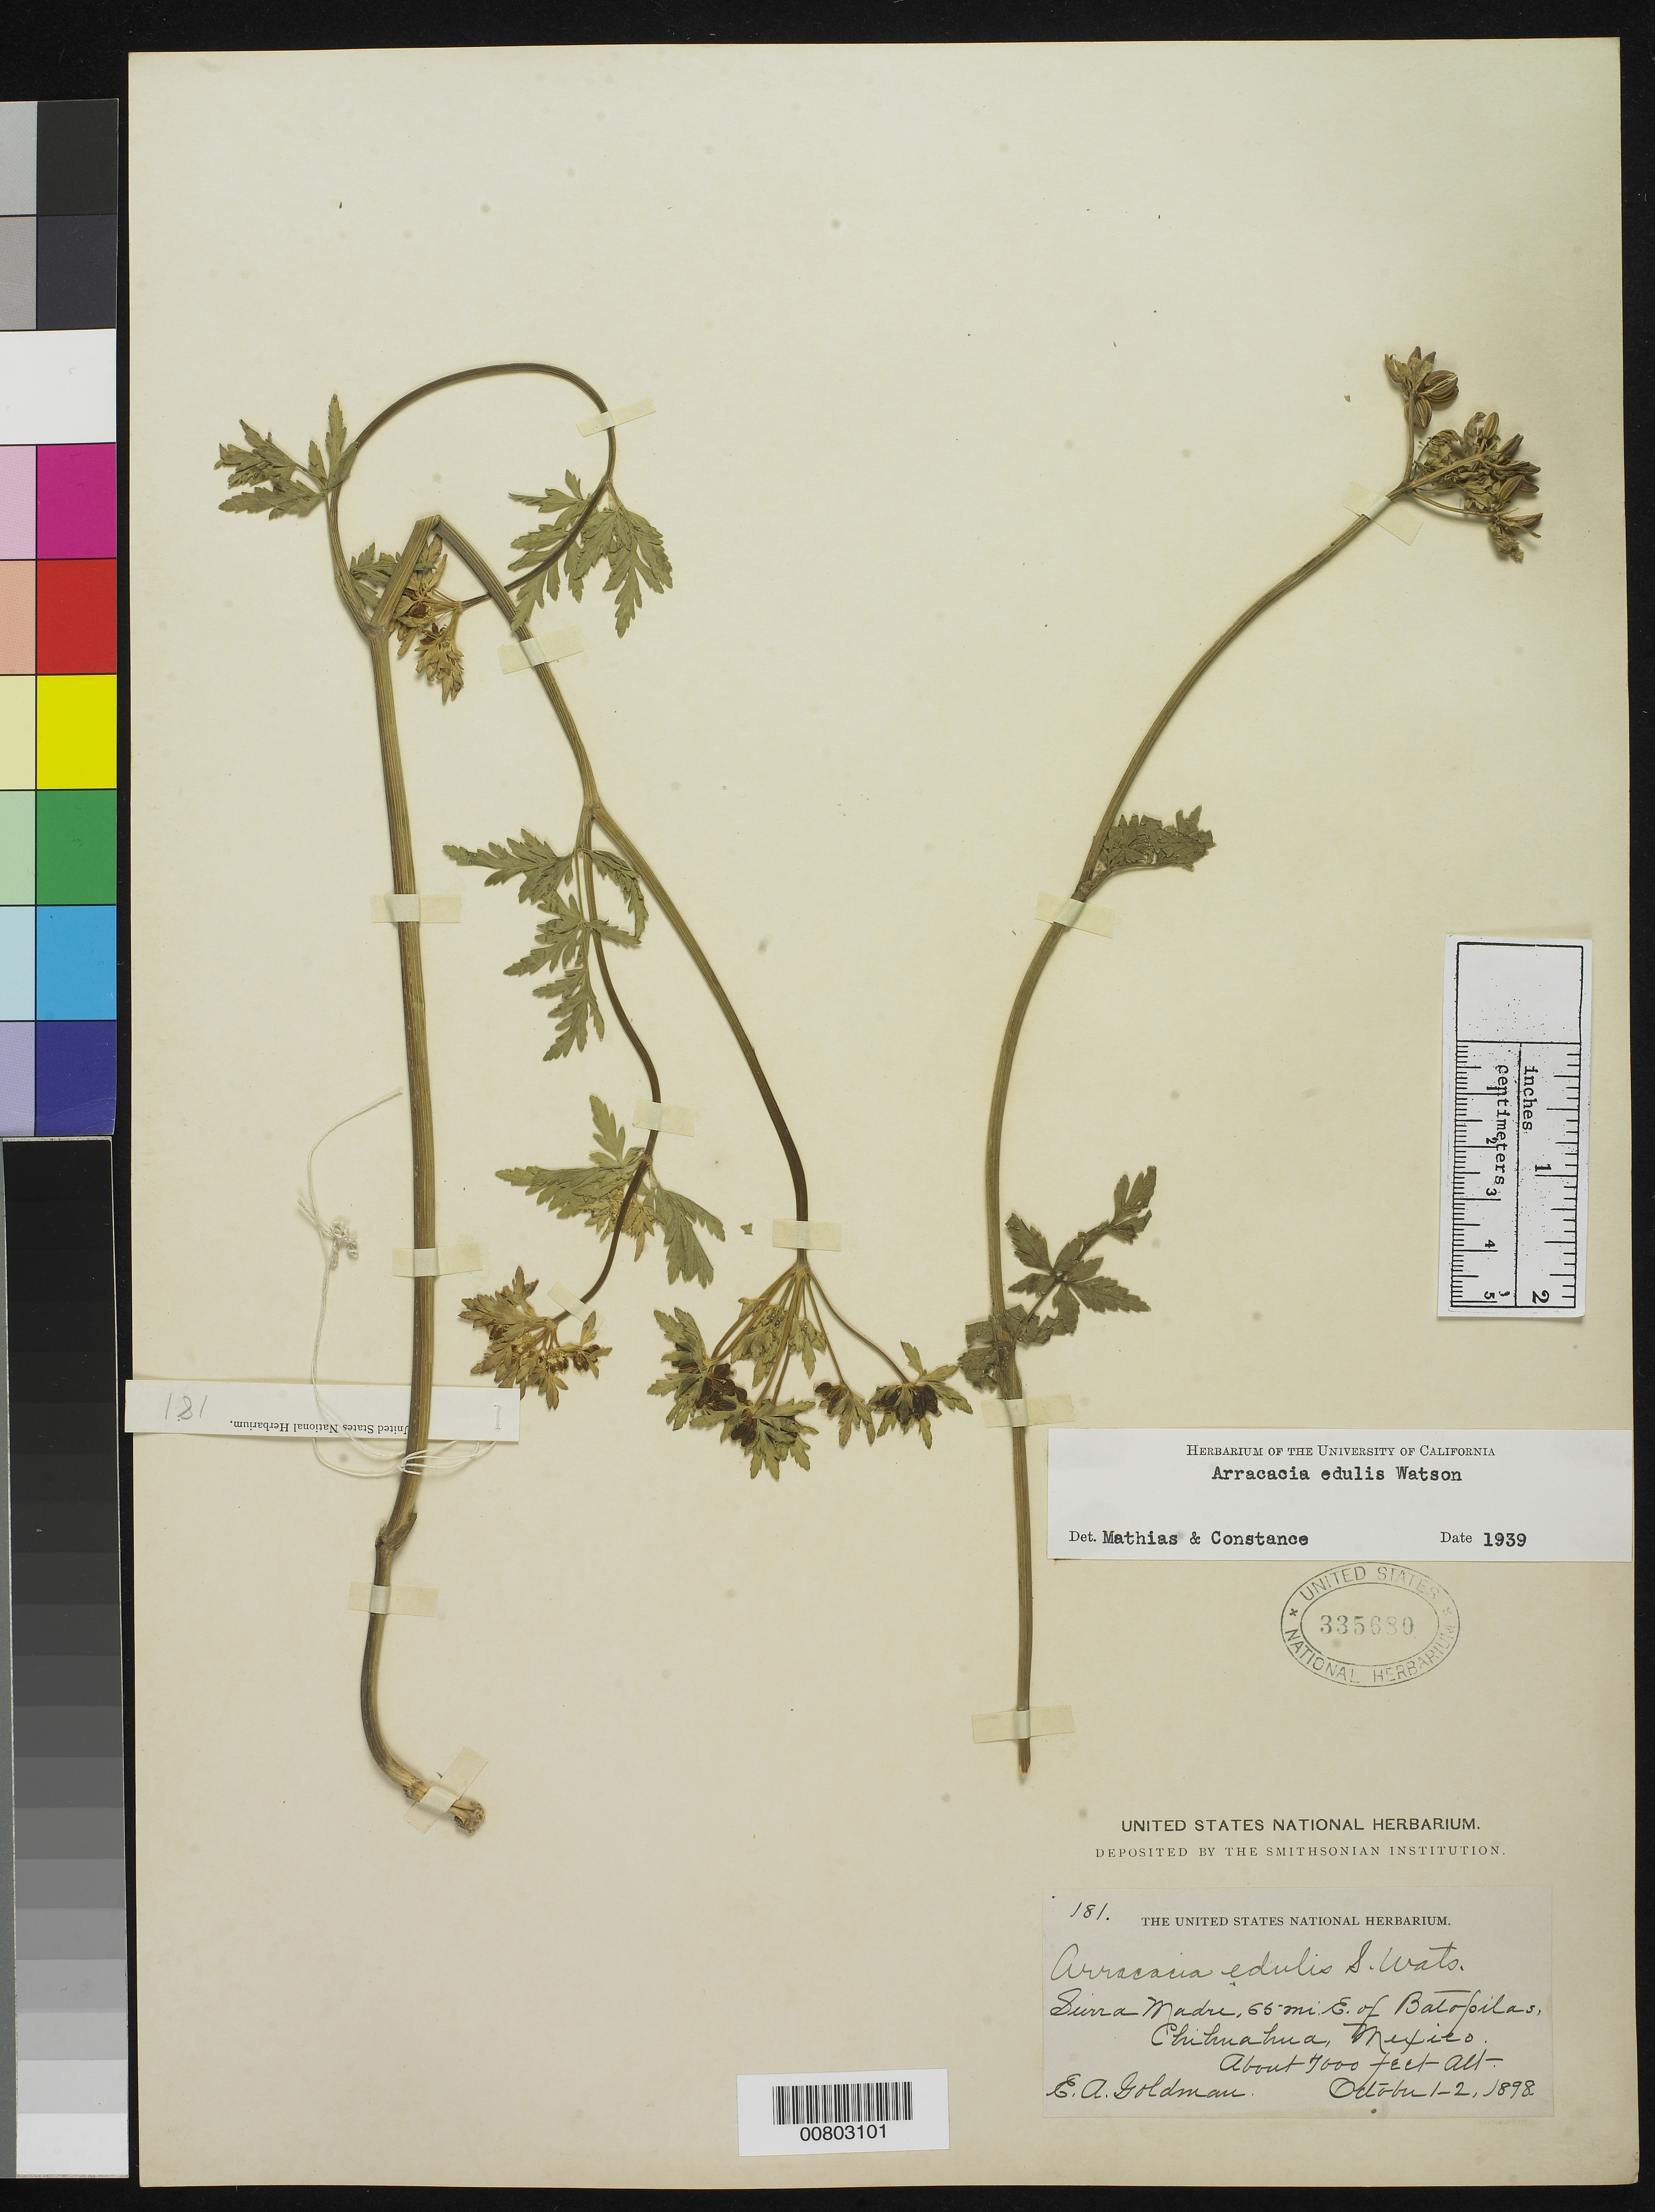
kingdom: Plantae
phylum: Tracheophyta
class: Magnoliopsida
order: Apiales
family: Apiaceae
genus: Arracacia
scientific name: Arracacia edulis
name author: S. Watson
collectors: E. A. Goldman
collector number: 181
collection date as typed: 01 Oct 1898 to 02 Oct 1898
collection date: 1898-10-01/1898-10-02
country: Mexico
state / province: Chihuahua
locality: Sierra Madre, 65 mi. E of Batopilas, Chihuahua.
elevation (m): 2134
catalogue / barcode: US 335680